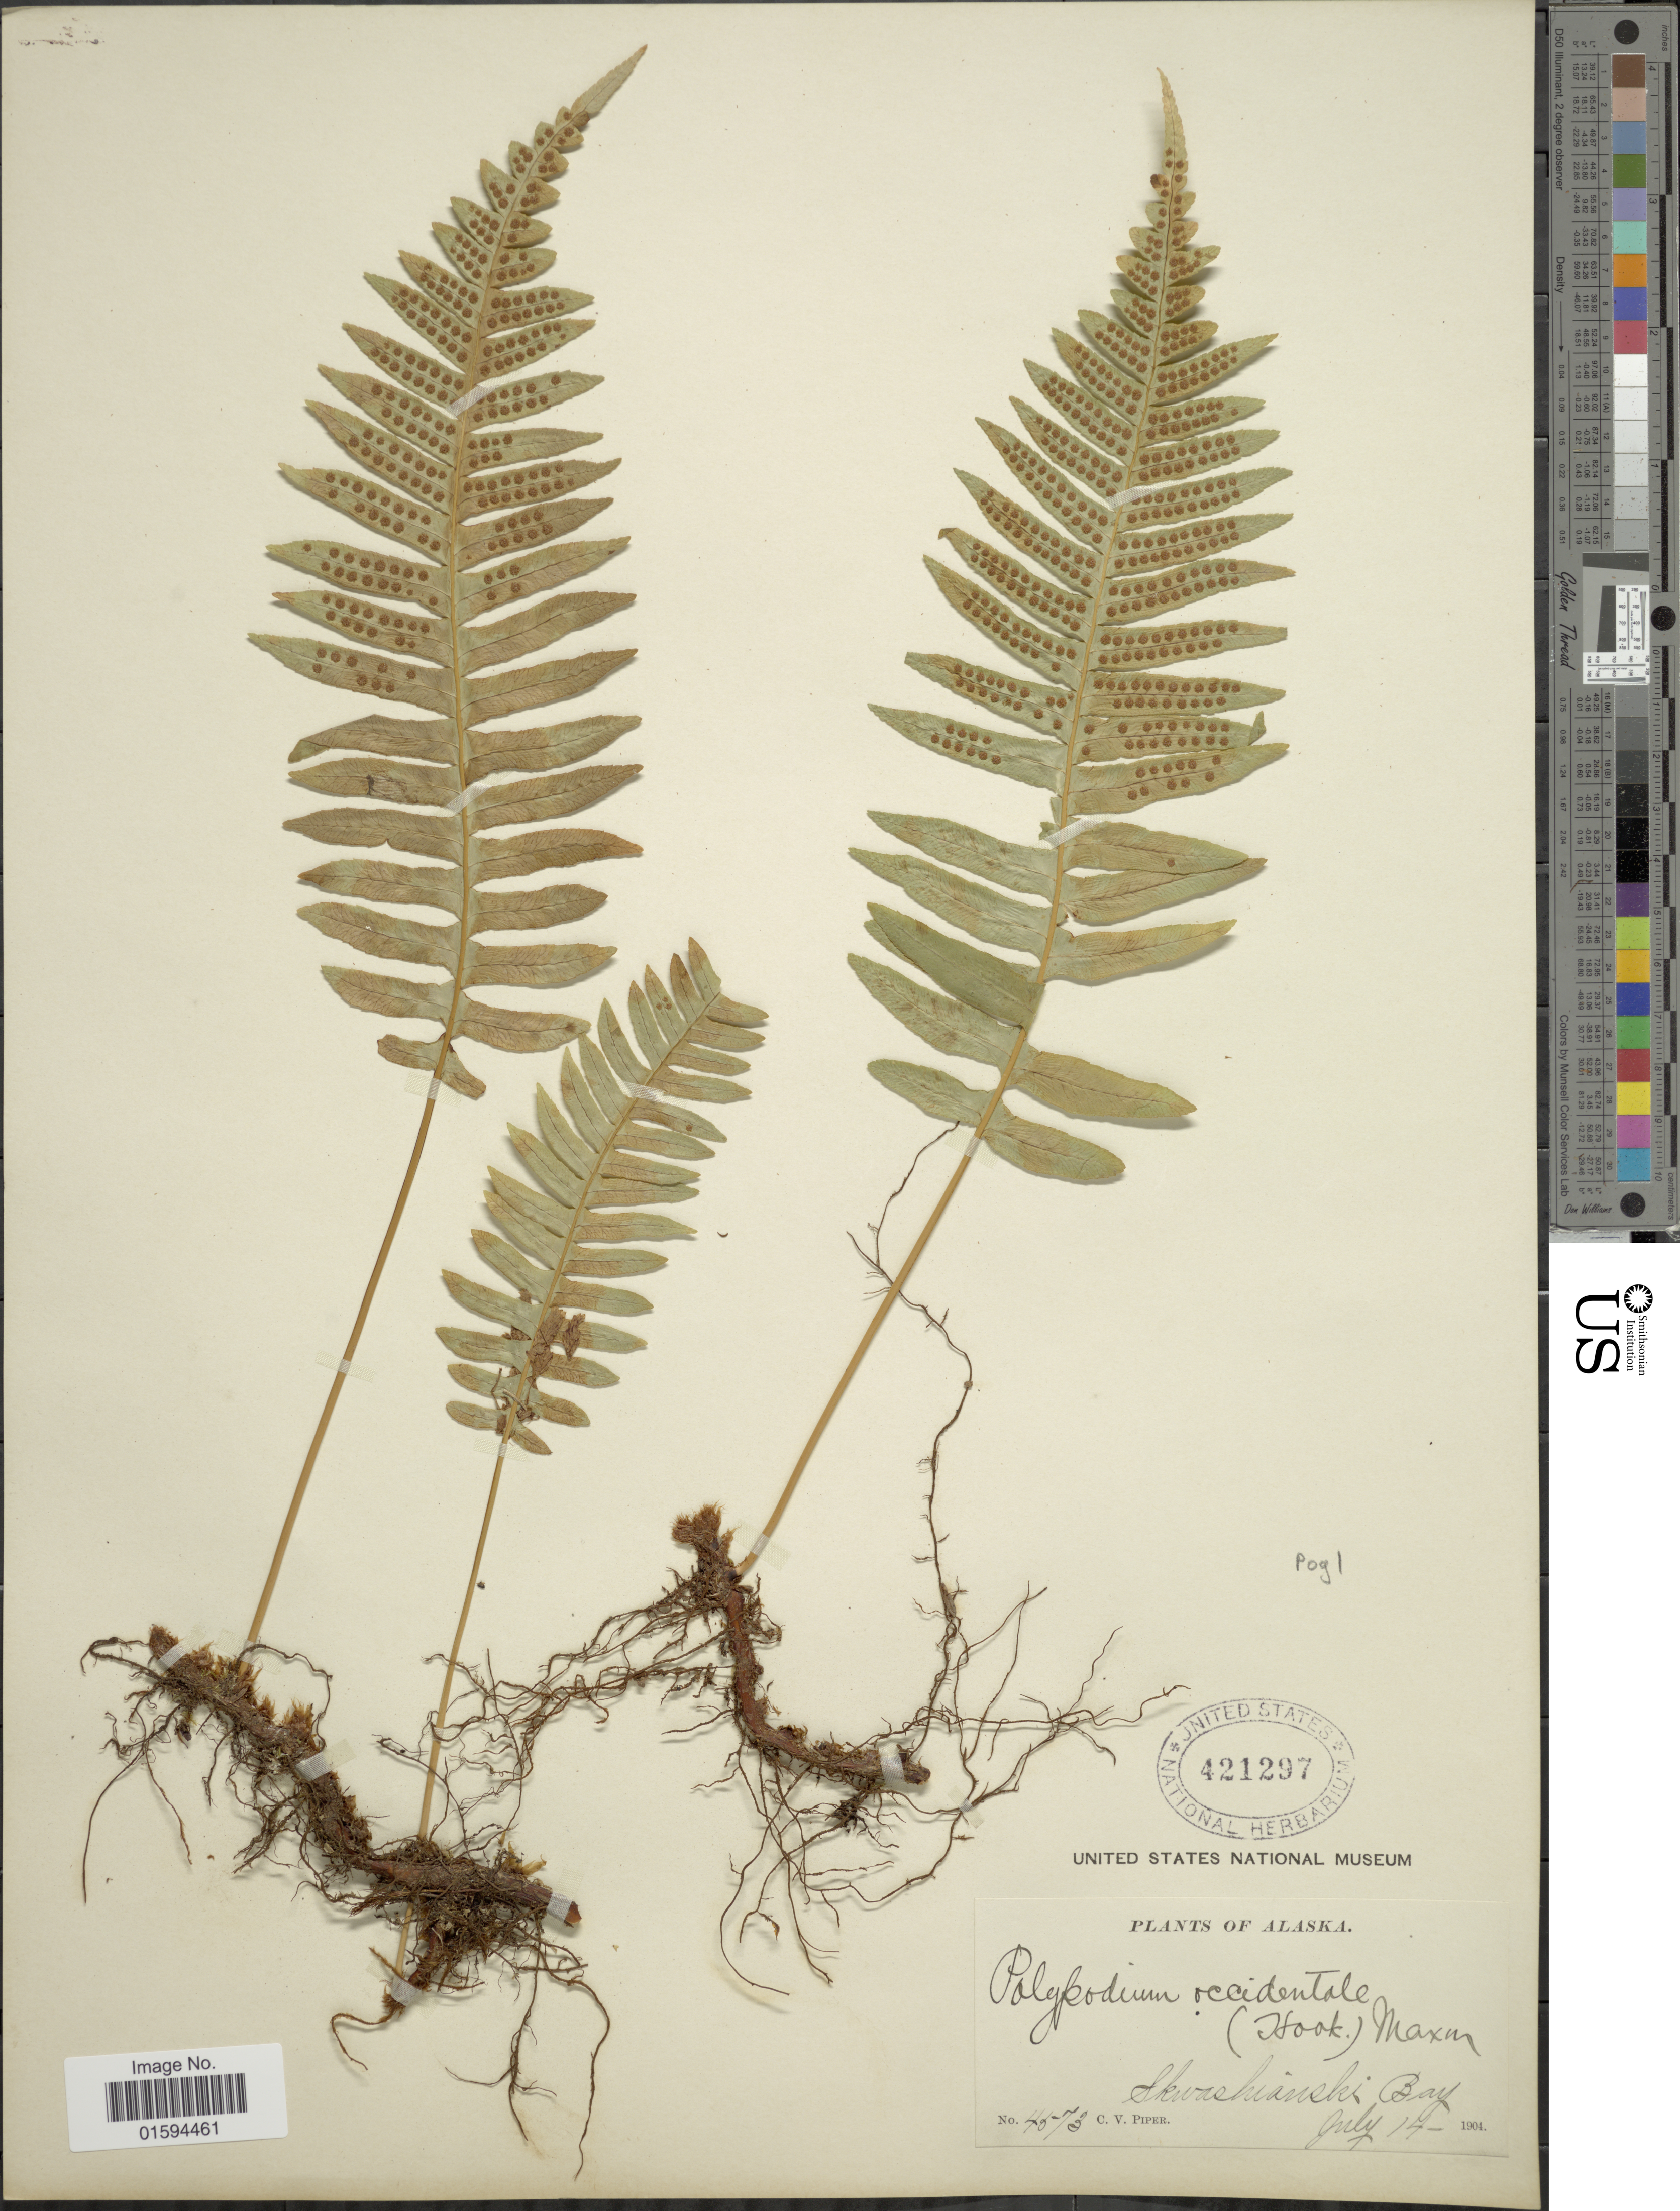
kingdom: Plantae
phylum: Tracheophyta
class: Polypodiopsida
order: Polypodiales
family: Polypodiaceae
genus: Polypodium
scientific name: Polypodium glycyrrhiza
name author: D.C. Eaton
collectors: C. V. Piper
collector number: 4573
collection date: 1904-07-14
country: United States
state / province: Alaska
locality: Skwashianski Bay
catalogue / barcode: US 421297